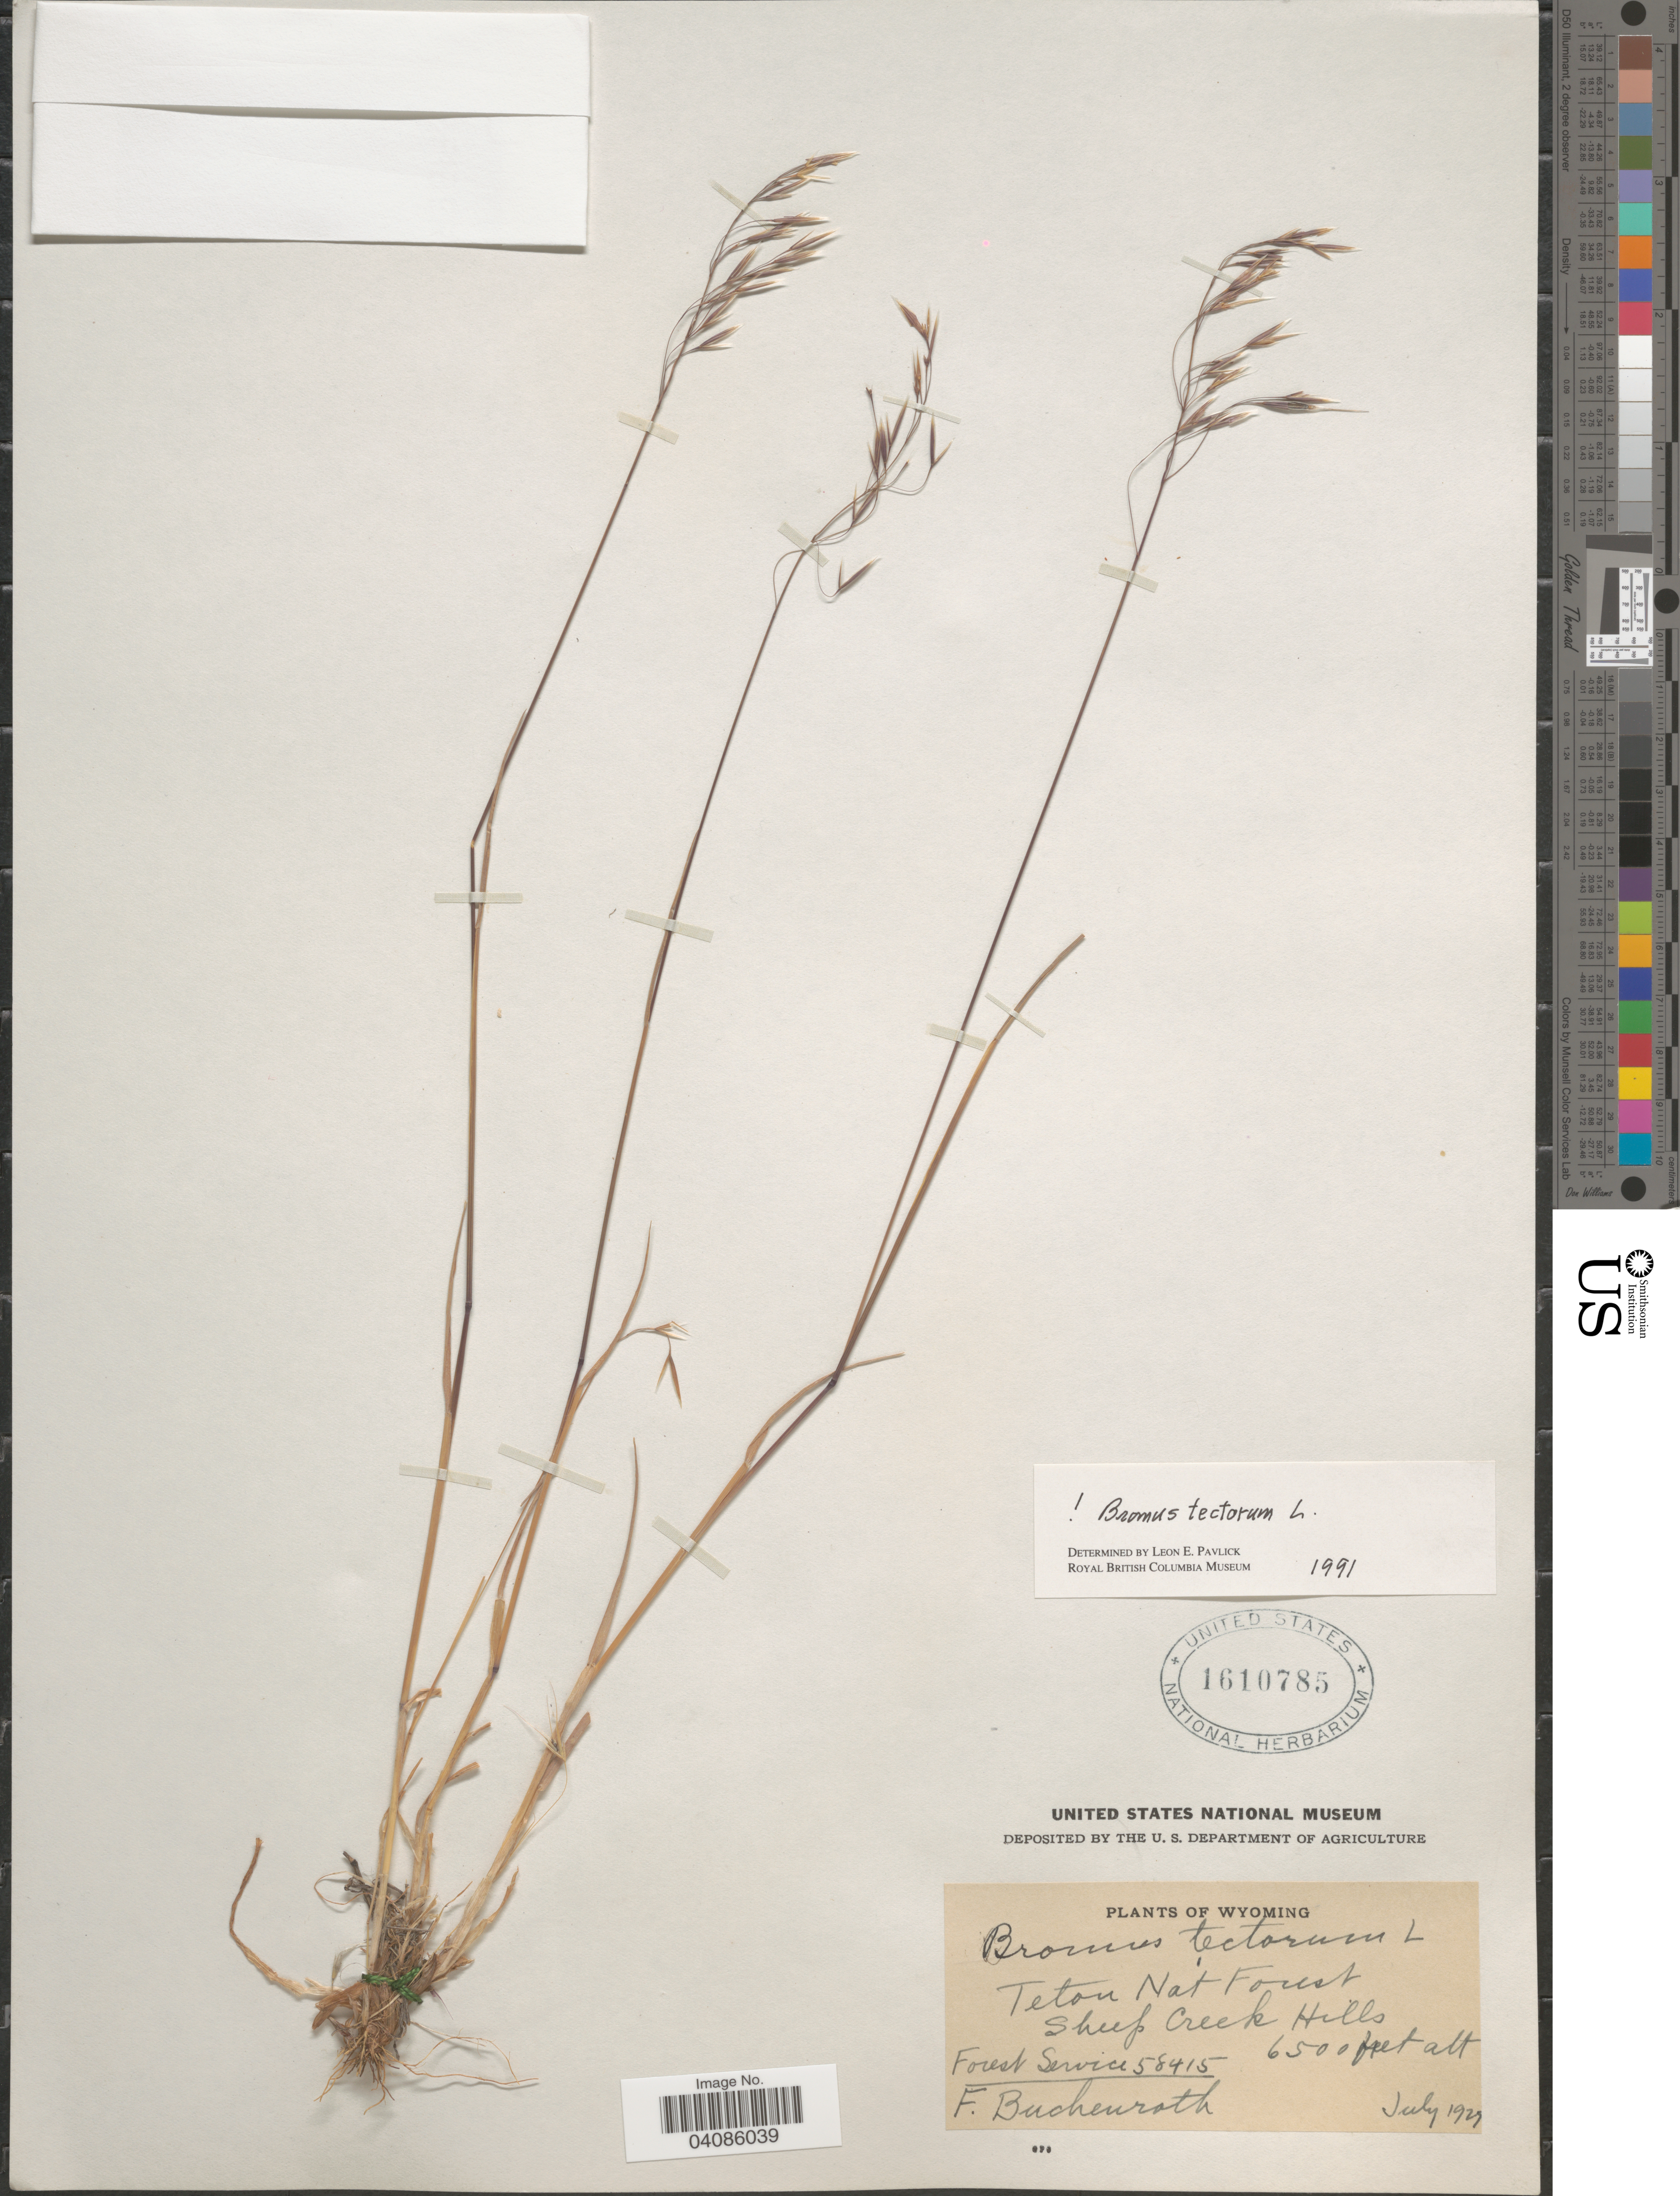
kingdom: Plantae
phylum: Tracheophyta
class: Liliopsida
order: Poales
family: Poaceae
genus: Bromus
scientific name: Bromus tectorum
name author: L.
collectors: F. Buchenroth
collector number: Forest Service 58415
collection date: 1927-07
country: United States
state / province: Wyoming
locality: Teton Nat Forest. Sheep Creek Hills.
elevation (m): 1981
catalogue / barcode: US 1610785